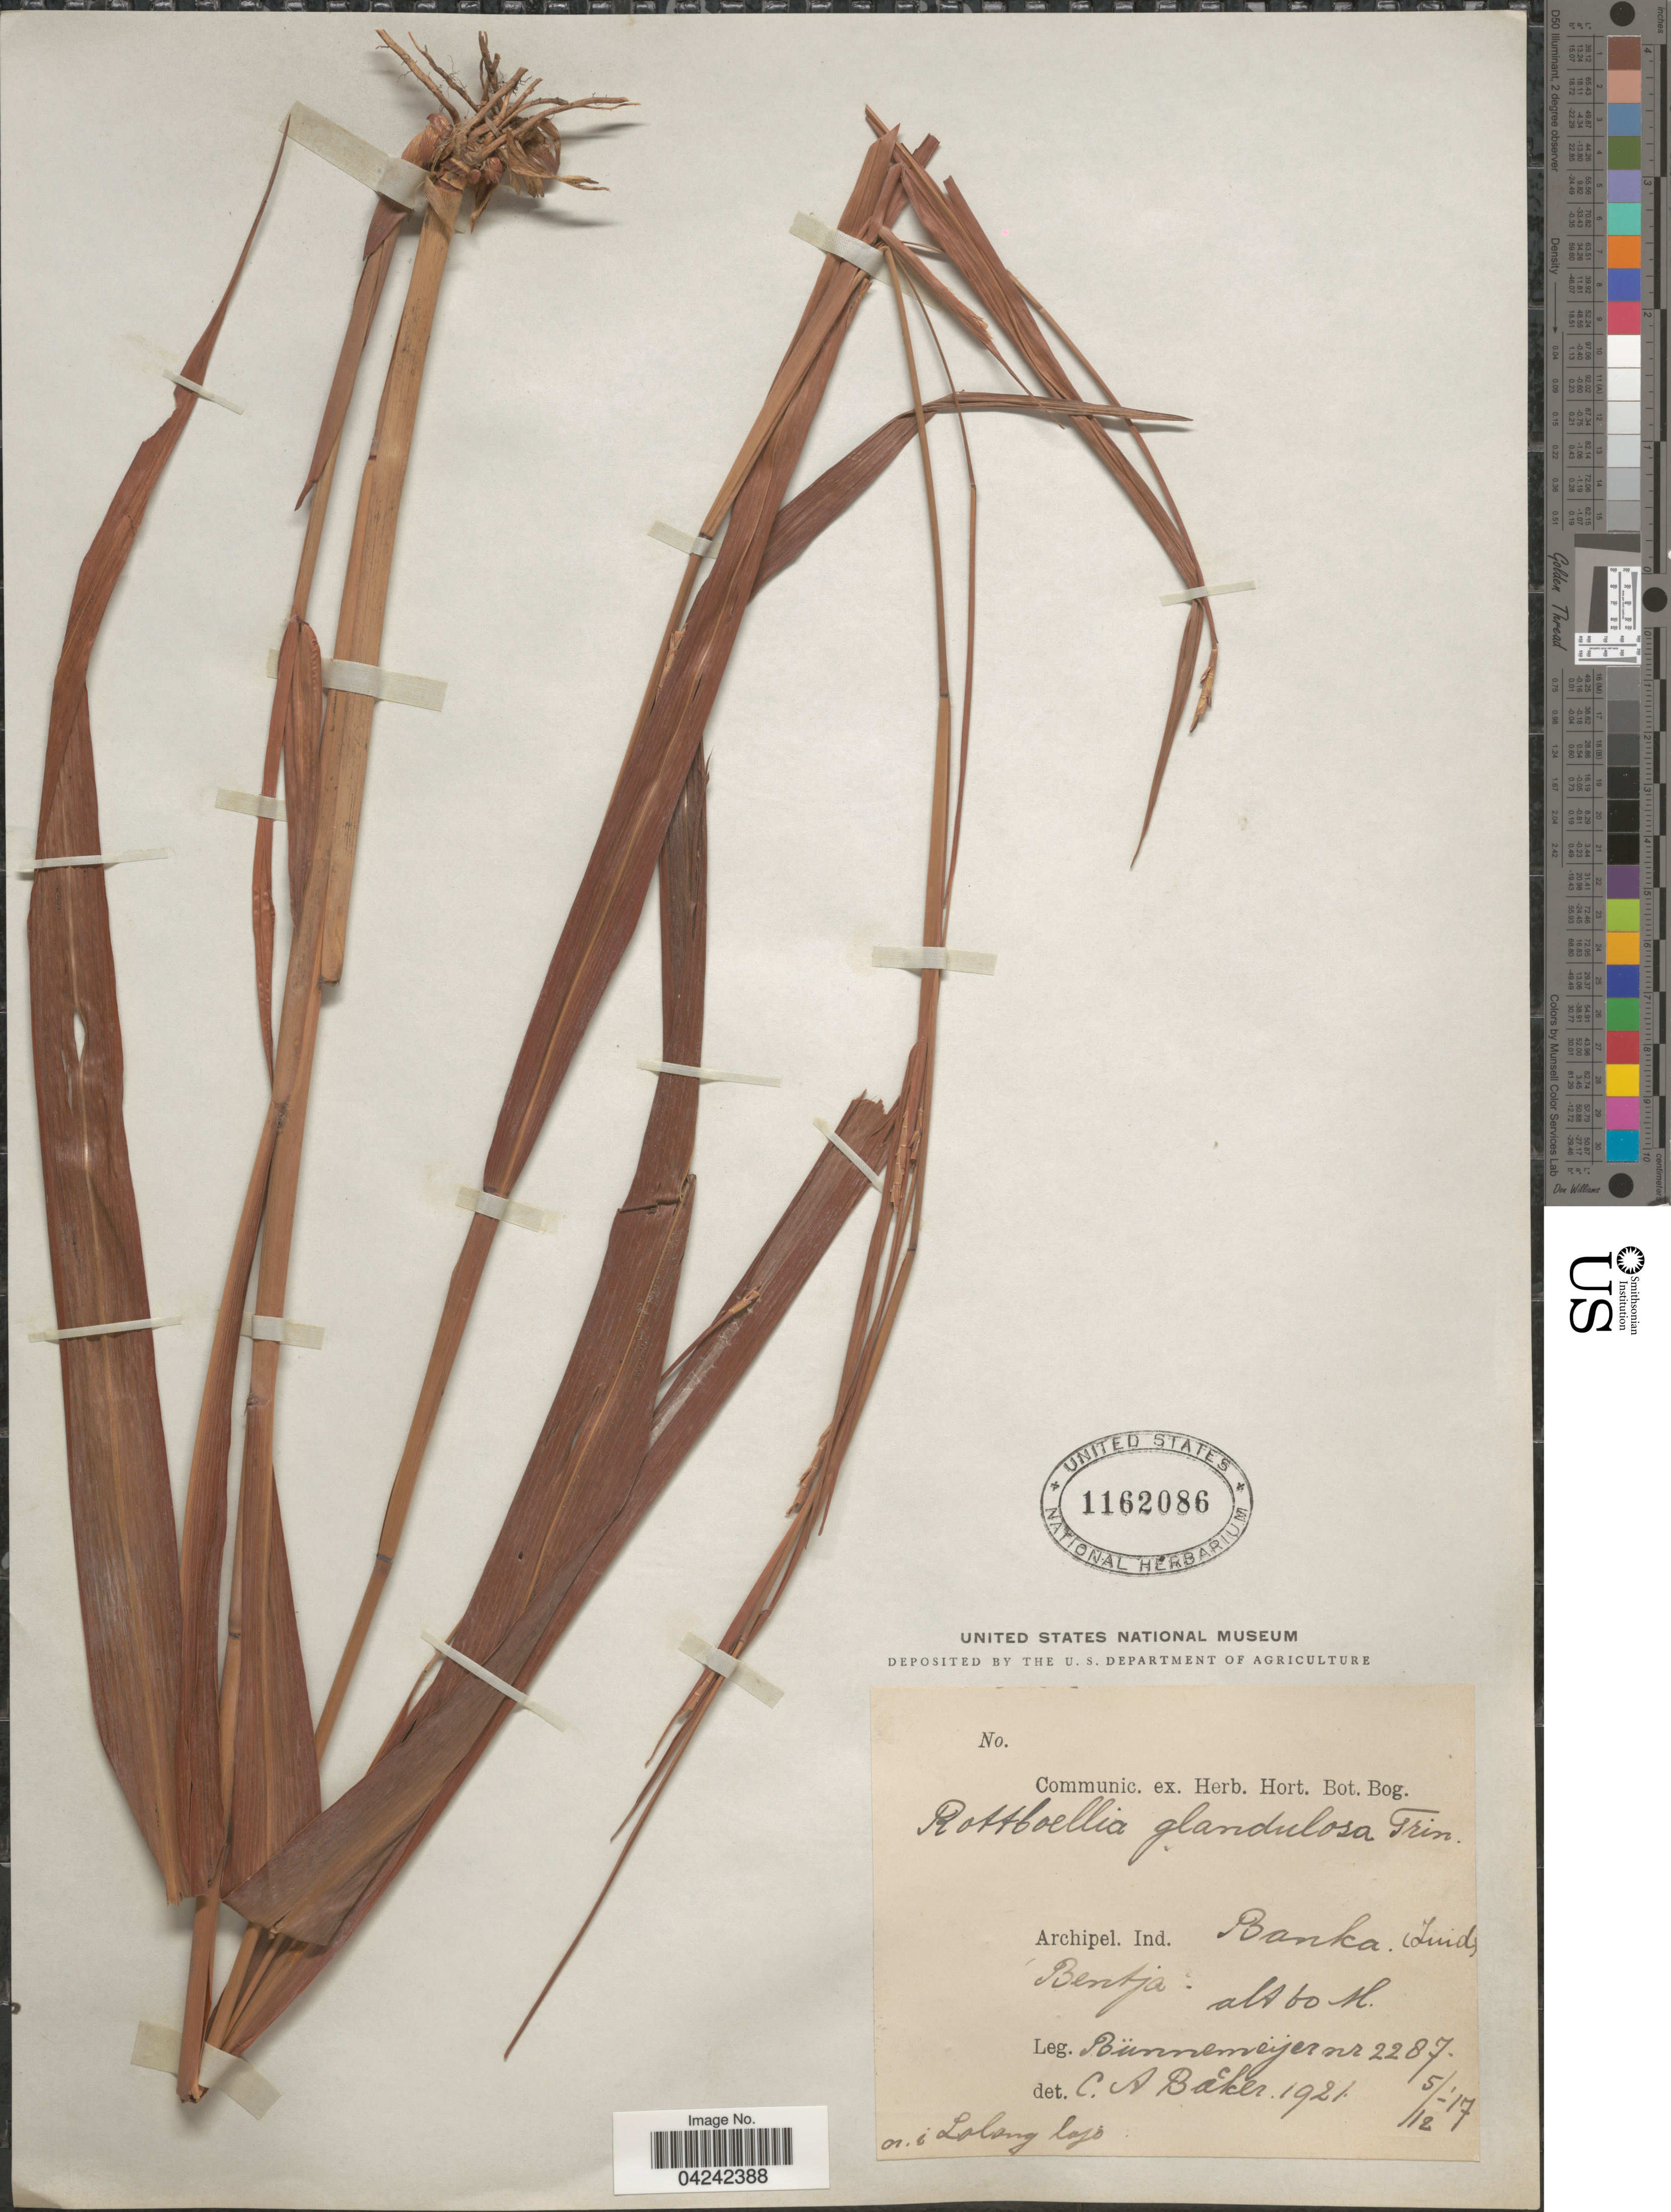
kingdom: Plantae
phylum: Tracheophyta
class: Liliopsida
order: Poales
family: Poaceae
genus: Rottboellia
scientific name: Rottboellia glandulosa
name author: Trin.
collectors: -. Bunnemeijer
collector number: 2287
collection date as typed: Transcribed d/m/y: 5/12/17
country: Indonesia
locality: Archipel. Ind. Banka. [illegible text] Bentja.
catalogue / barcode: US 1162086